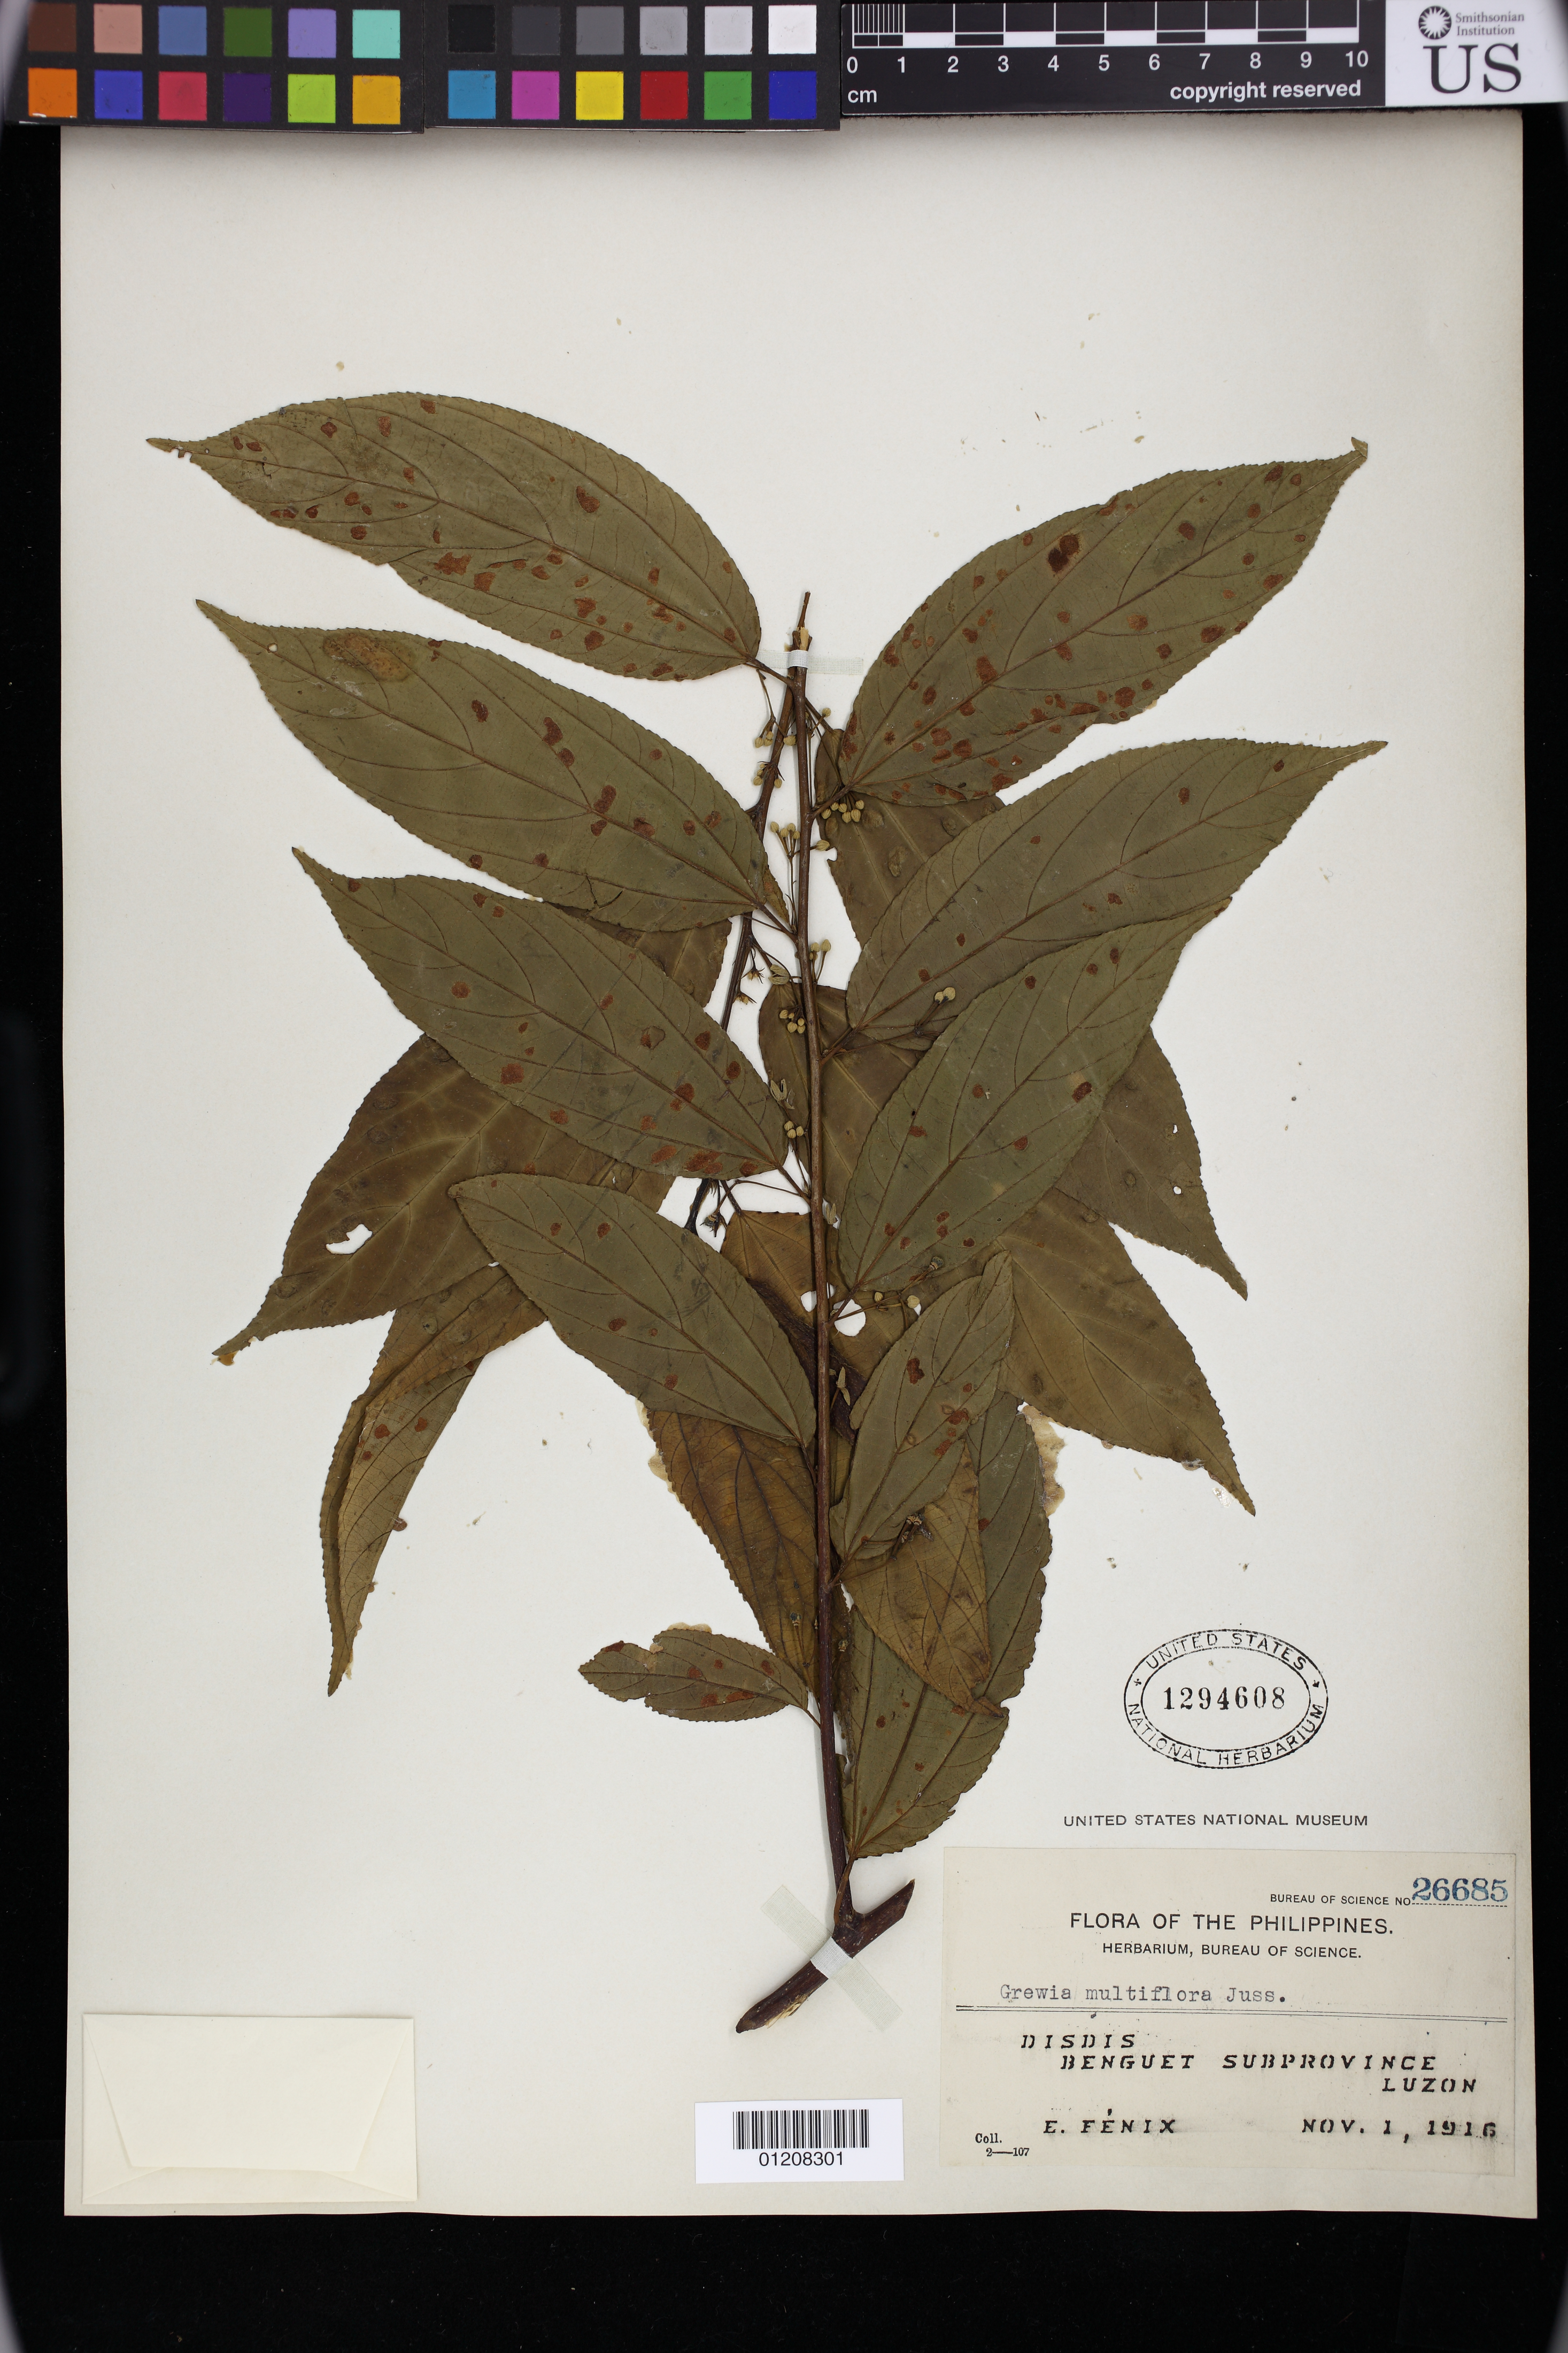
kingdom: Plantae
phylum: Tracheophyta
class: Magnoliopsida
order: Malvales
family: Malvaceae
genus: Grewia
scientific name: Grewia multiflora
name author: Juss.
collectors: E. Fenix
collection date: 1916-11-01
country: Philippines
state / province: Cordillera (Administrative Region)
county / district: Benguet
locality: Disdis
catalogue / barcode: US 1294608